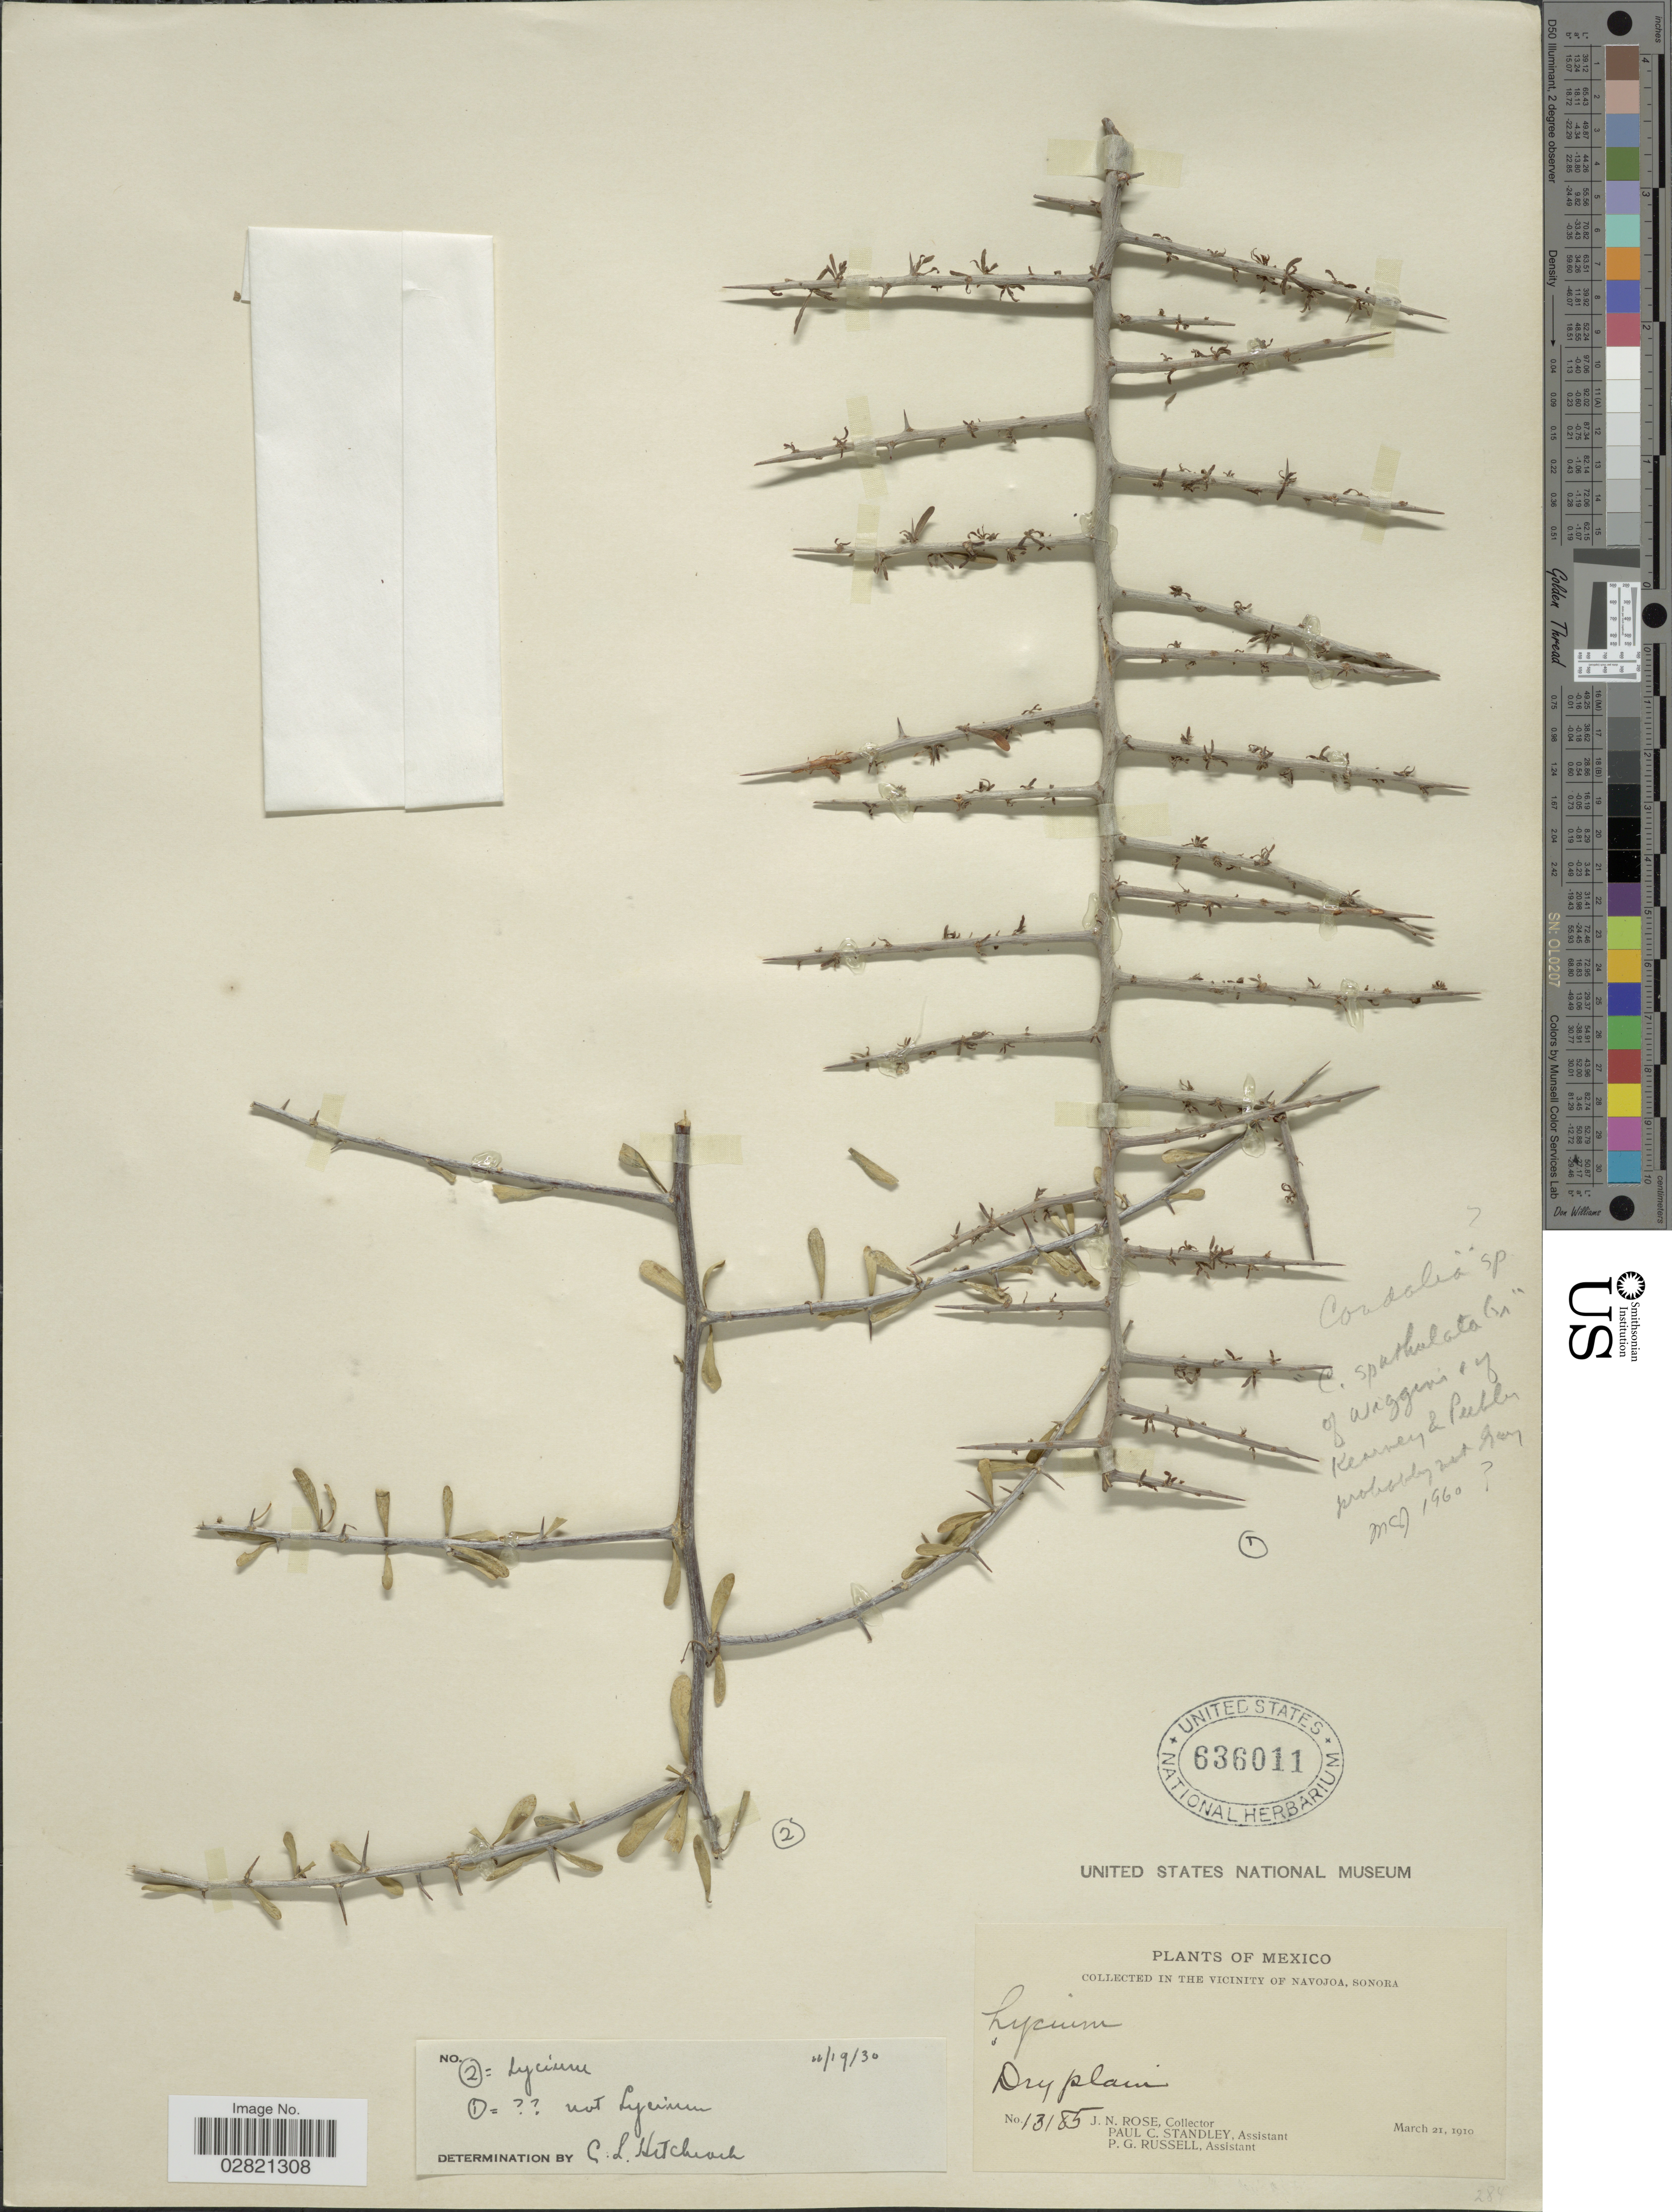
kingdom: Plantae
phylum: Tracheophyta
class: Magnoliopsida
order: Solanales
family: Solanaceae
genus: Lycium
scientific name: Lycium sp.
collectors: J. N. Rose, P. C. Standley & P. G. Russell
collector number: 13185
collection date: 1910-03-21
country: Mexico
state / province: Sonora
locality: Vicinity of Navojoa.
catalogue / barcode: US 636011